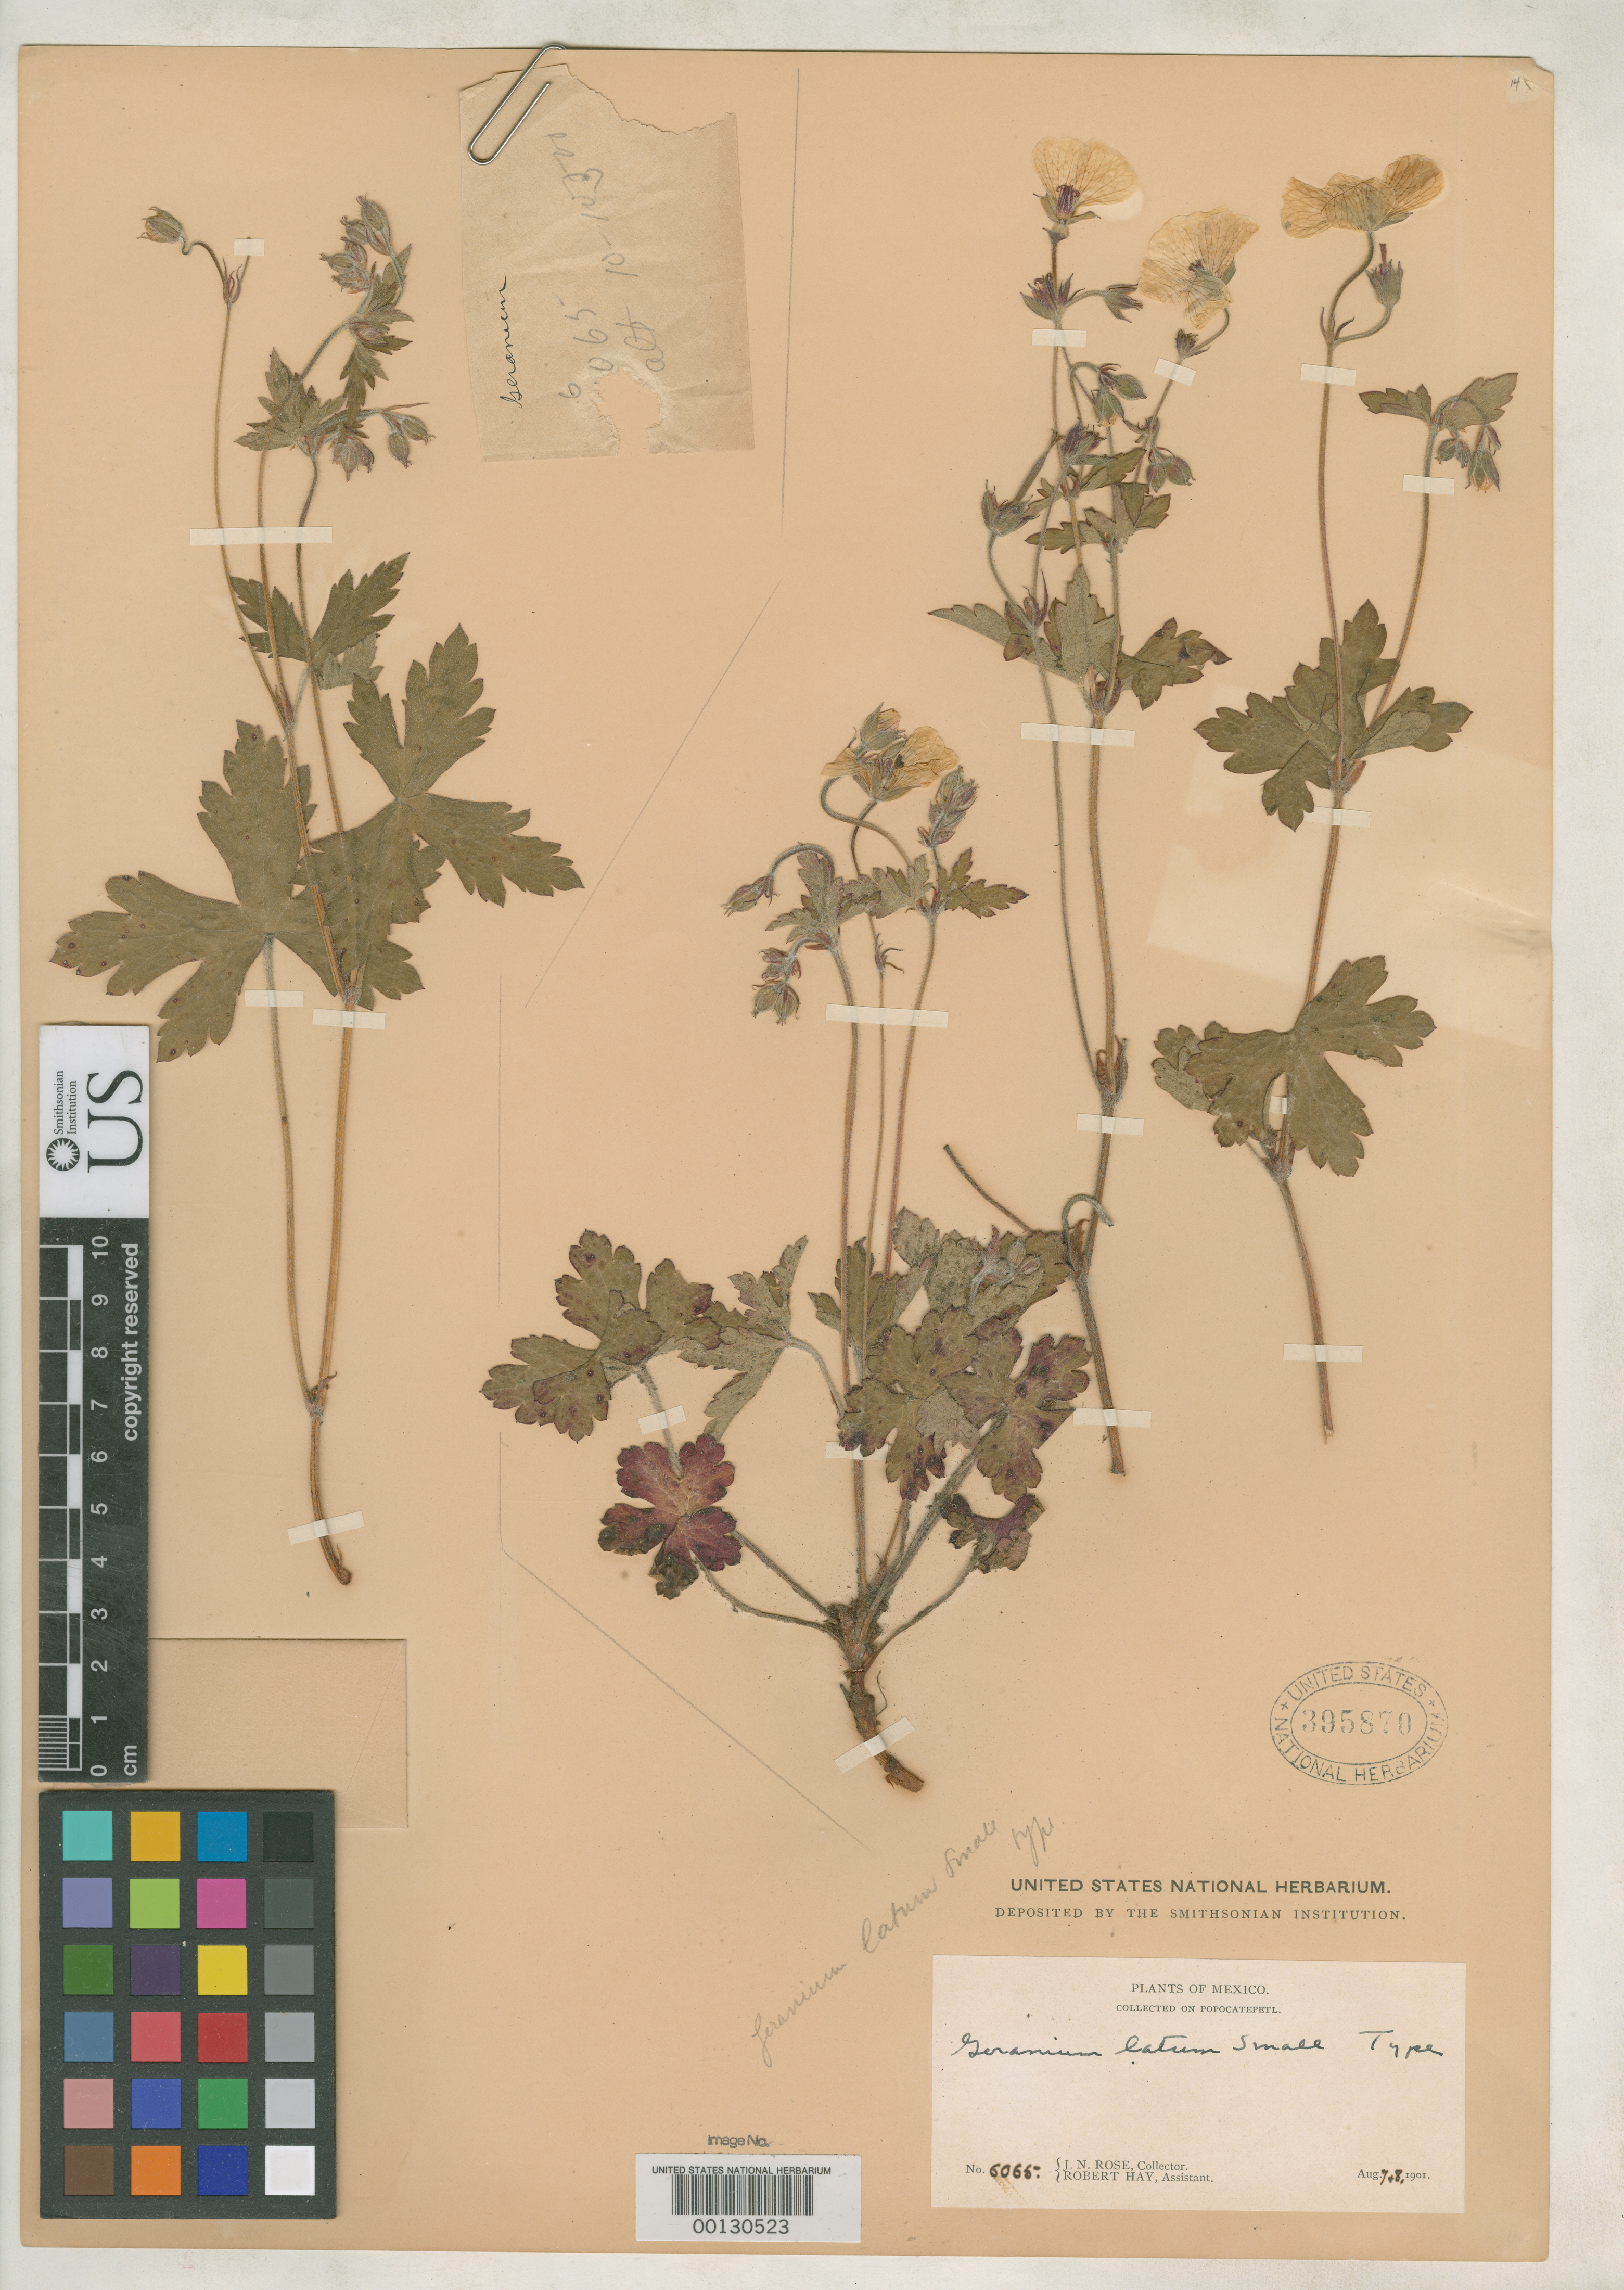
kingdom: Plantae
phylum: Tracheophyta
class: Magnoliopsida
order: Geraniales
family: Geraniaceae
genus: Geranium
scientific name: Geranium latum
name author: Small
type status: Isotype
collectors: J. N. Rose & R. H. Hay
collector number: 6065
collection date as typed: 07 Aug 1901 to 08 Aug 1901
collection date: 1901-08-07/1901-08-08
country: Mexico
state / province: Puebla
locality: Popocatepetl.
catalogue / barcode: US 395870